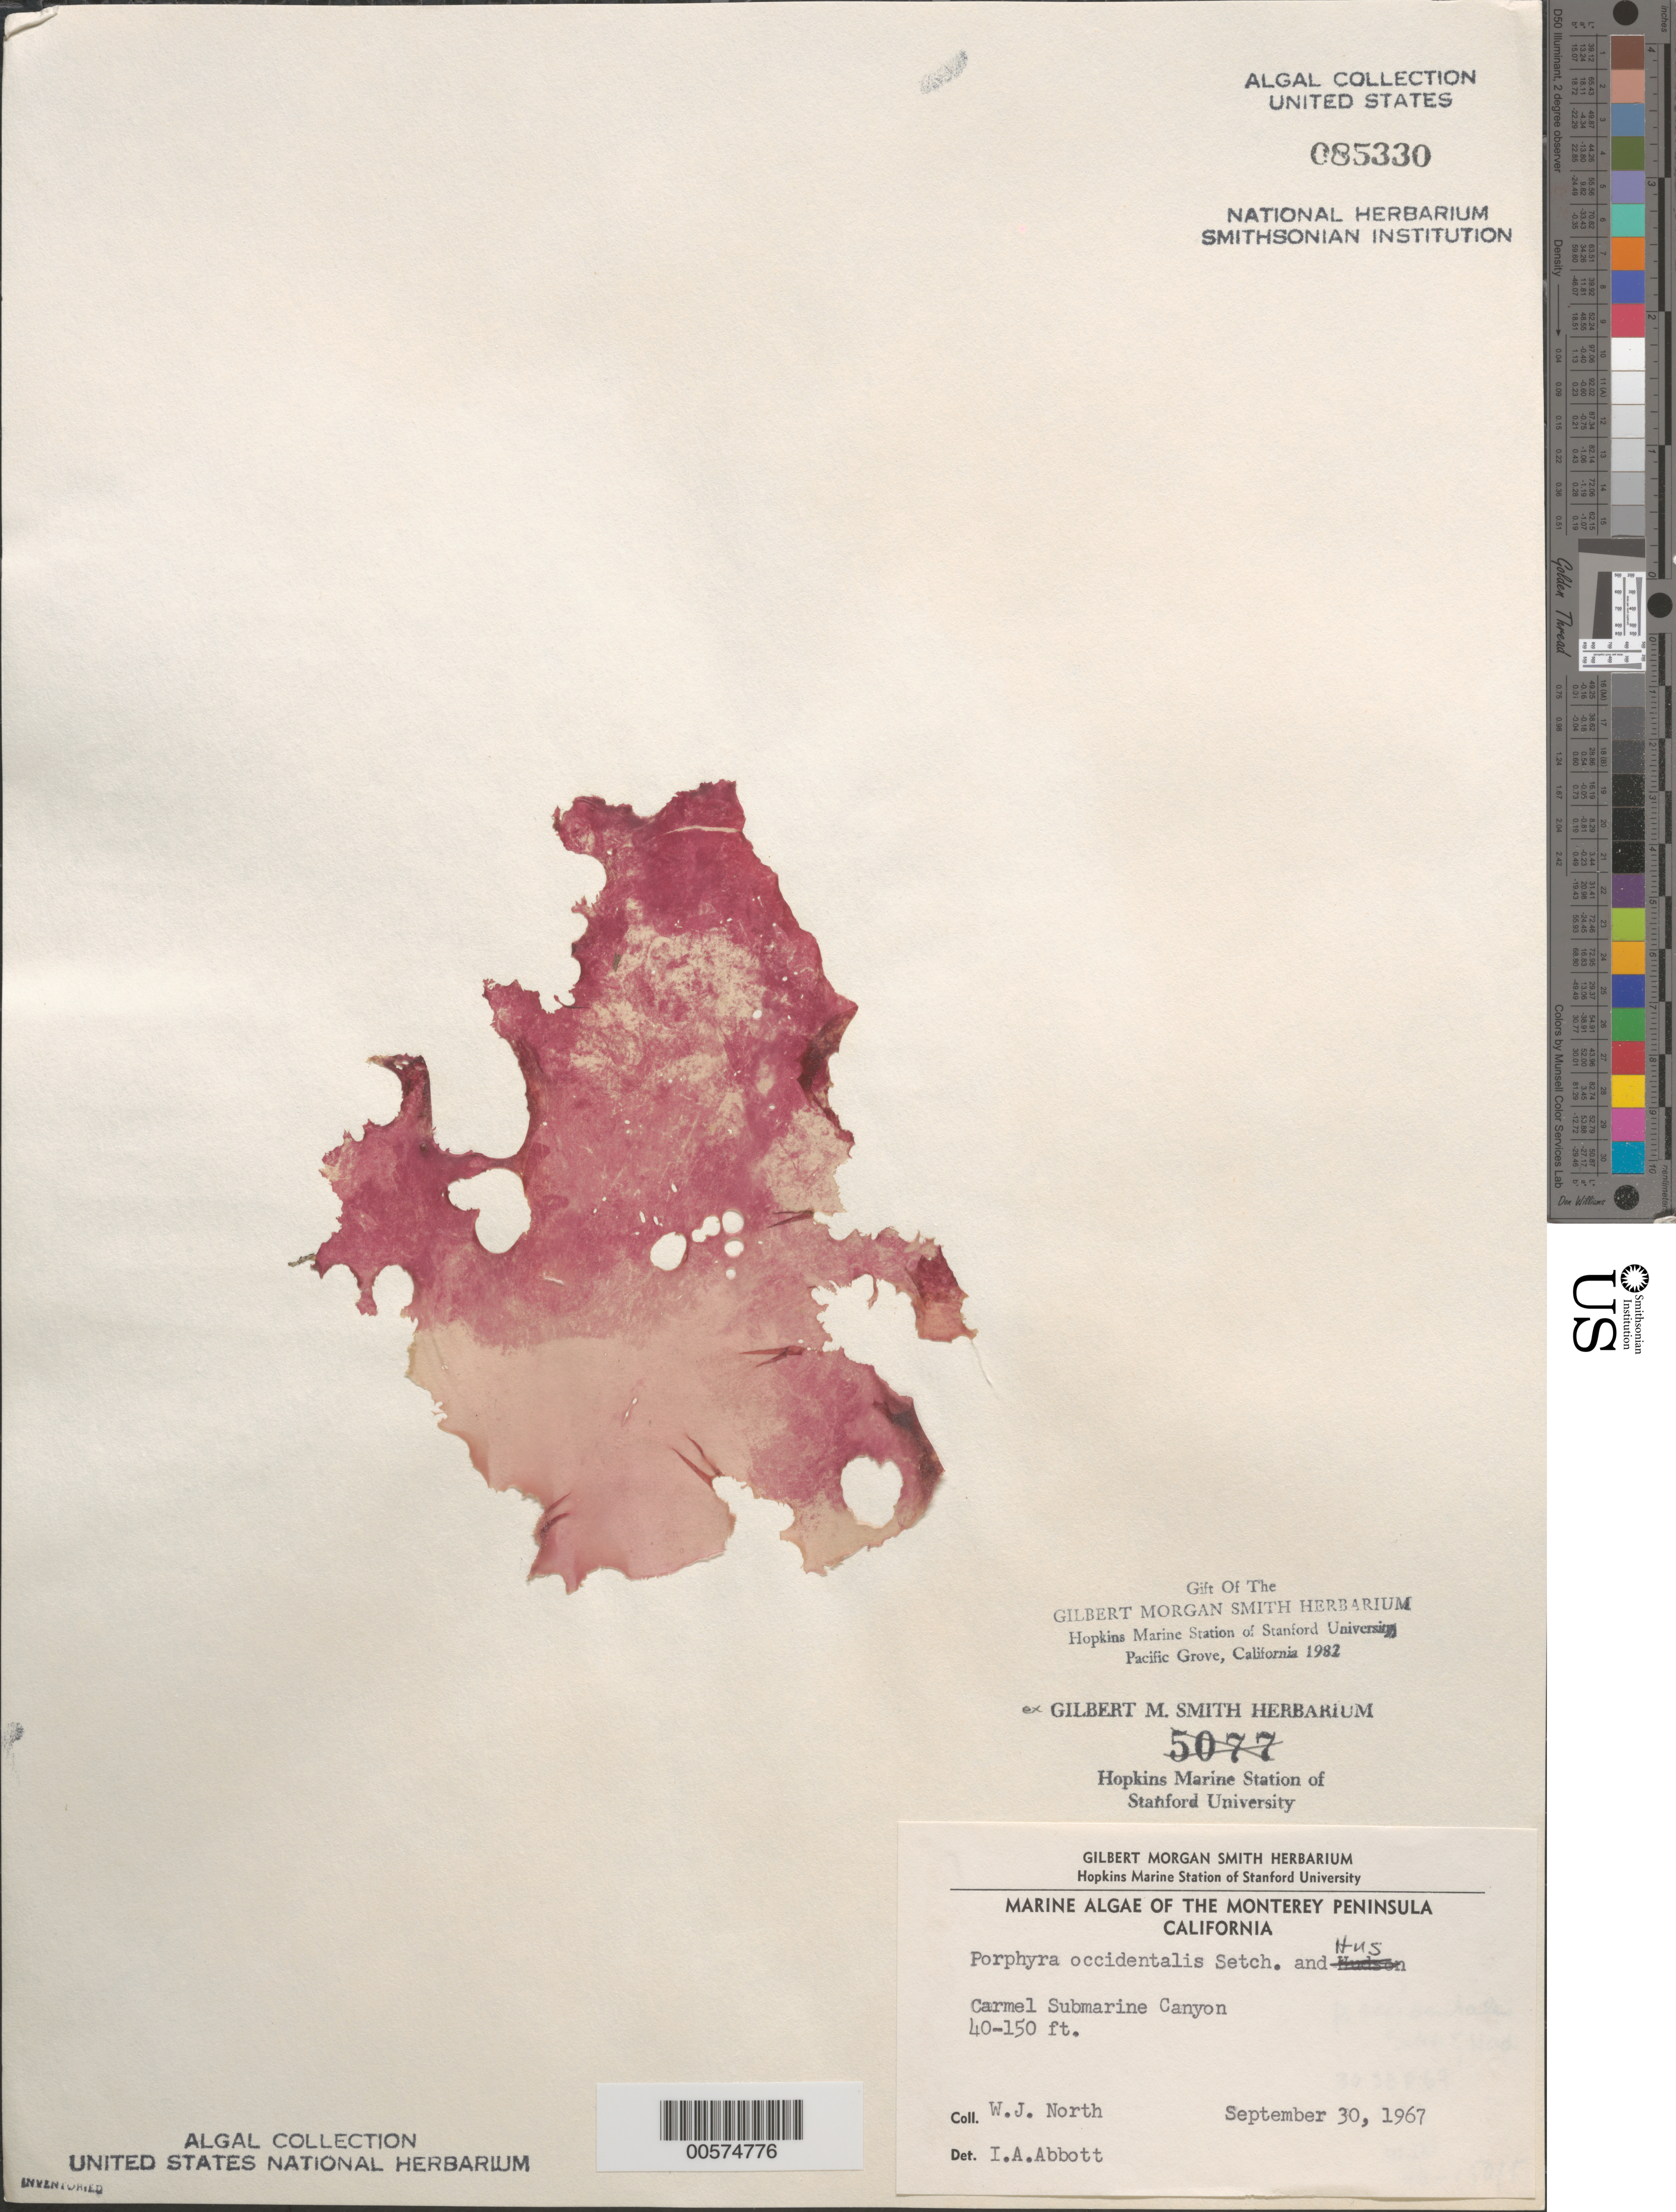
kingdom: Plantae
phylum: Rhodophyta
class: Bangiophyceae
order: Bangiales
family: Bangiaceae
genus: Porphyra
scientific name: Porphyra occidentalis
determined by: Abbott, Isabella A.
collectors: W. North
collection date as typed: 30 Sep 1967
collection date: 1967-09-30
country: United States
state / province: California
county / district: Monterey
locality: Carmel Submarine Canyon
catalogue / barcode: US 85330